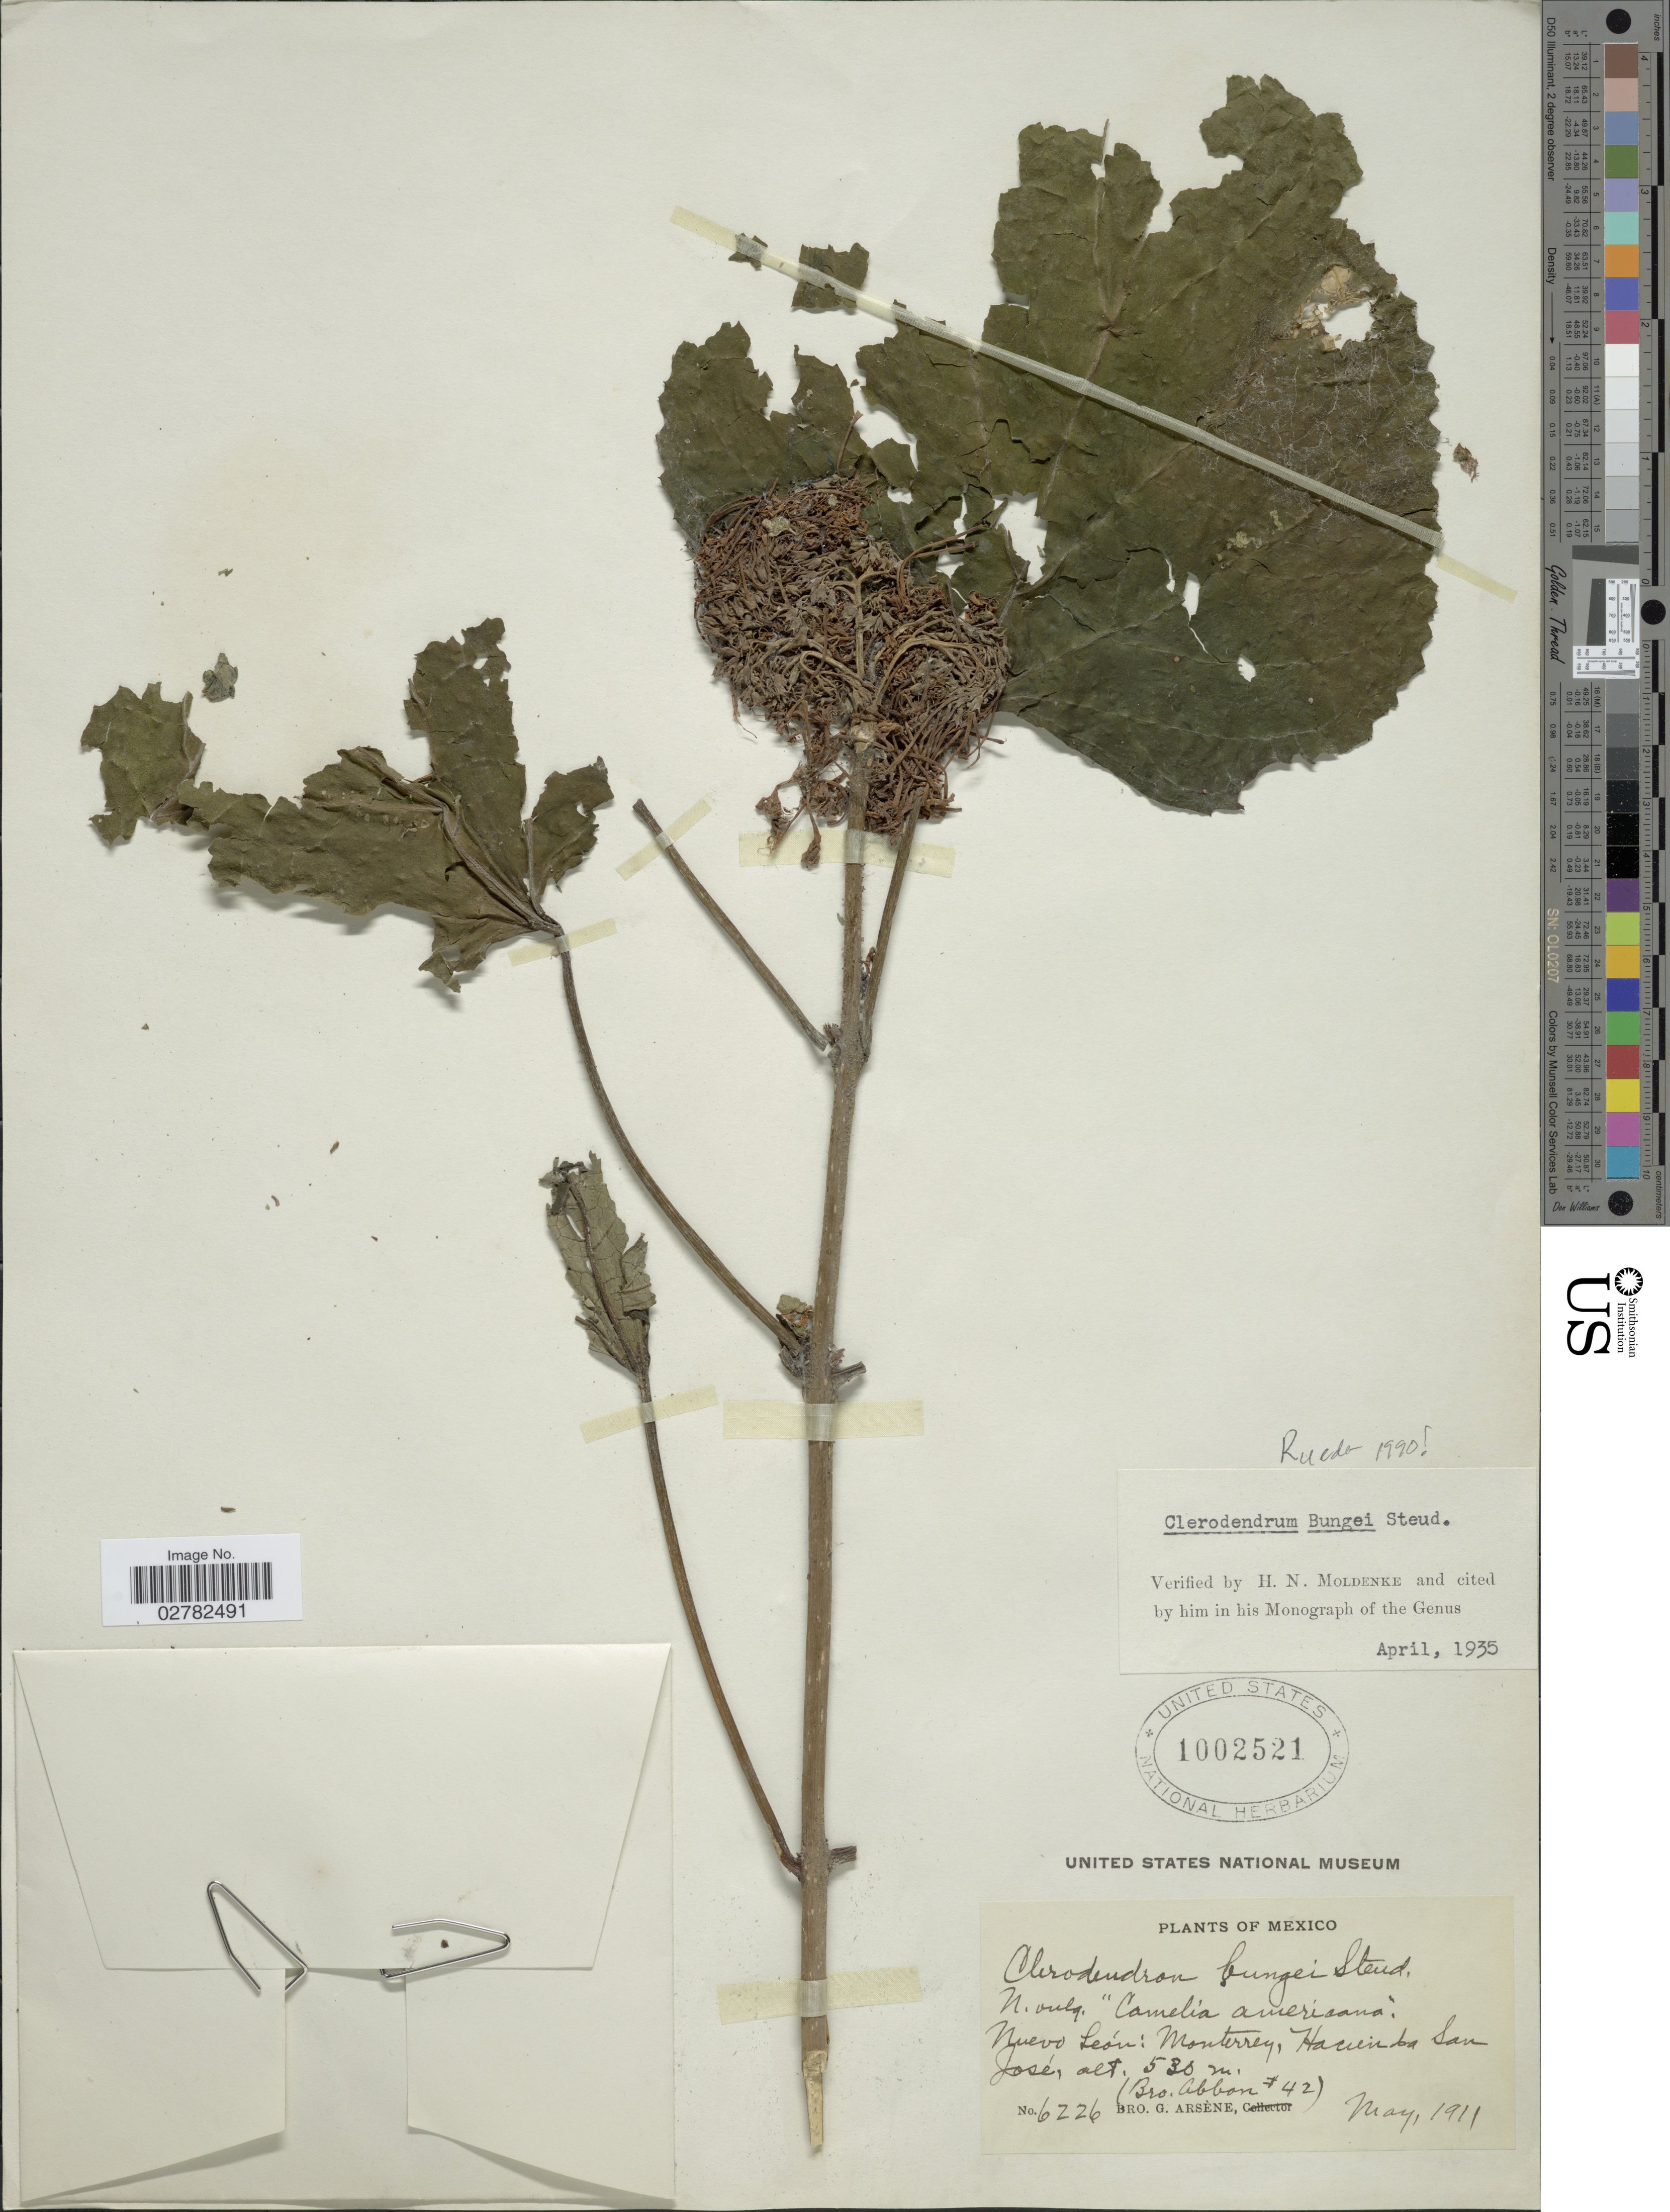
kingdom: Plantae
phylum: Tracheophyta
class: Magnoliopsida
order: Lamiales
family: Lamiaceae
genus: Clerodendrum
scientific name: Clerodendrum bungei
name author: Steud.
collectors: Bro. G. Arsène & Bro. Abbon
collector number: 42/6226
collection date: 1911-05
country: Mexico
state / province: Nuevo León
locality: Monterrey, Hacienda San José.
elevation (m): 530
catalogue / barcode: US 1002521